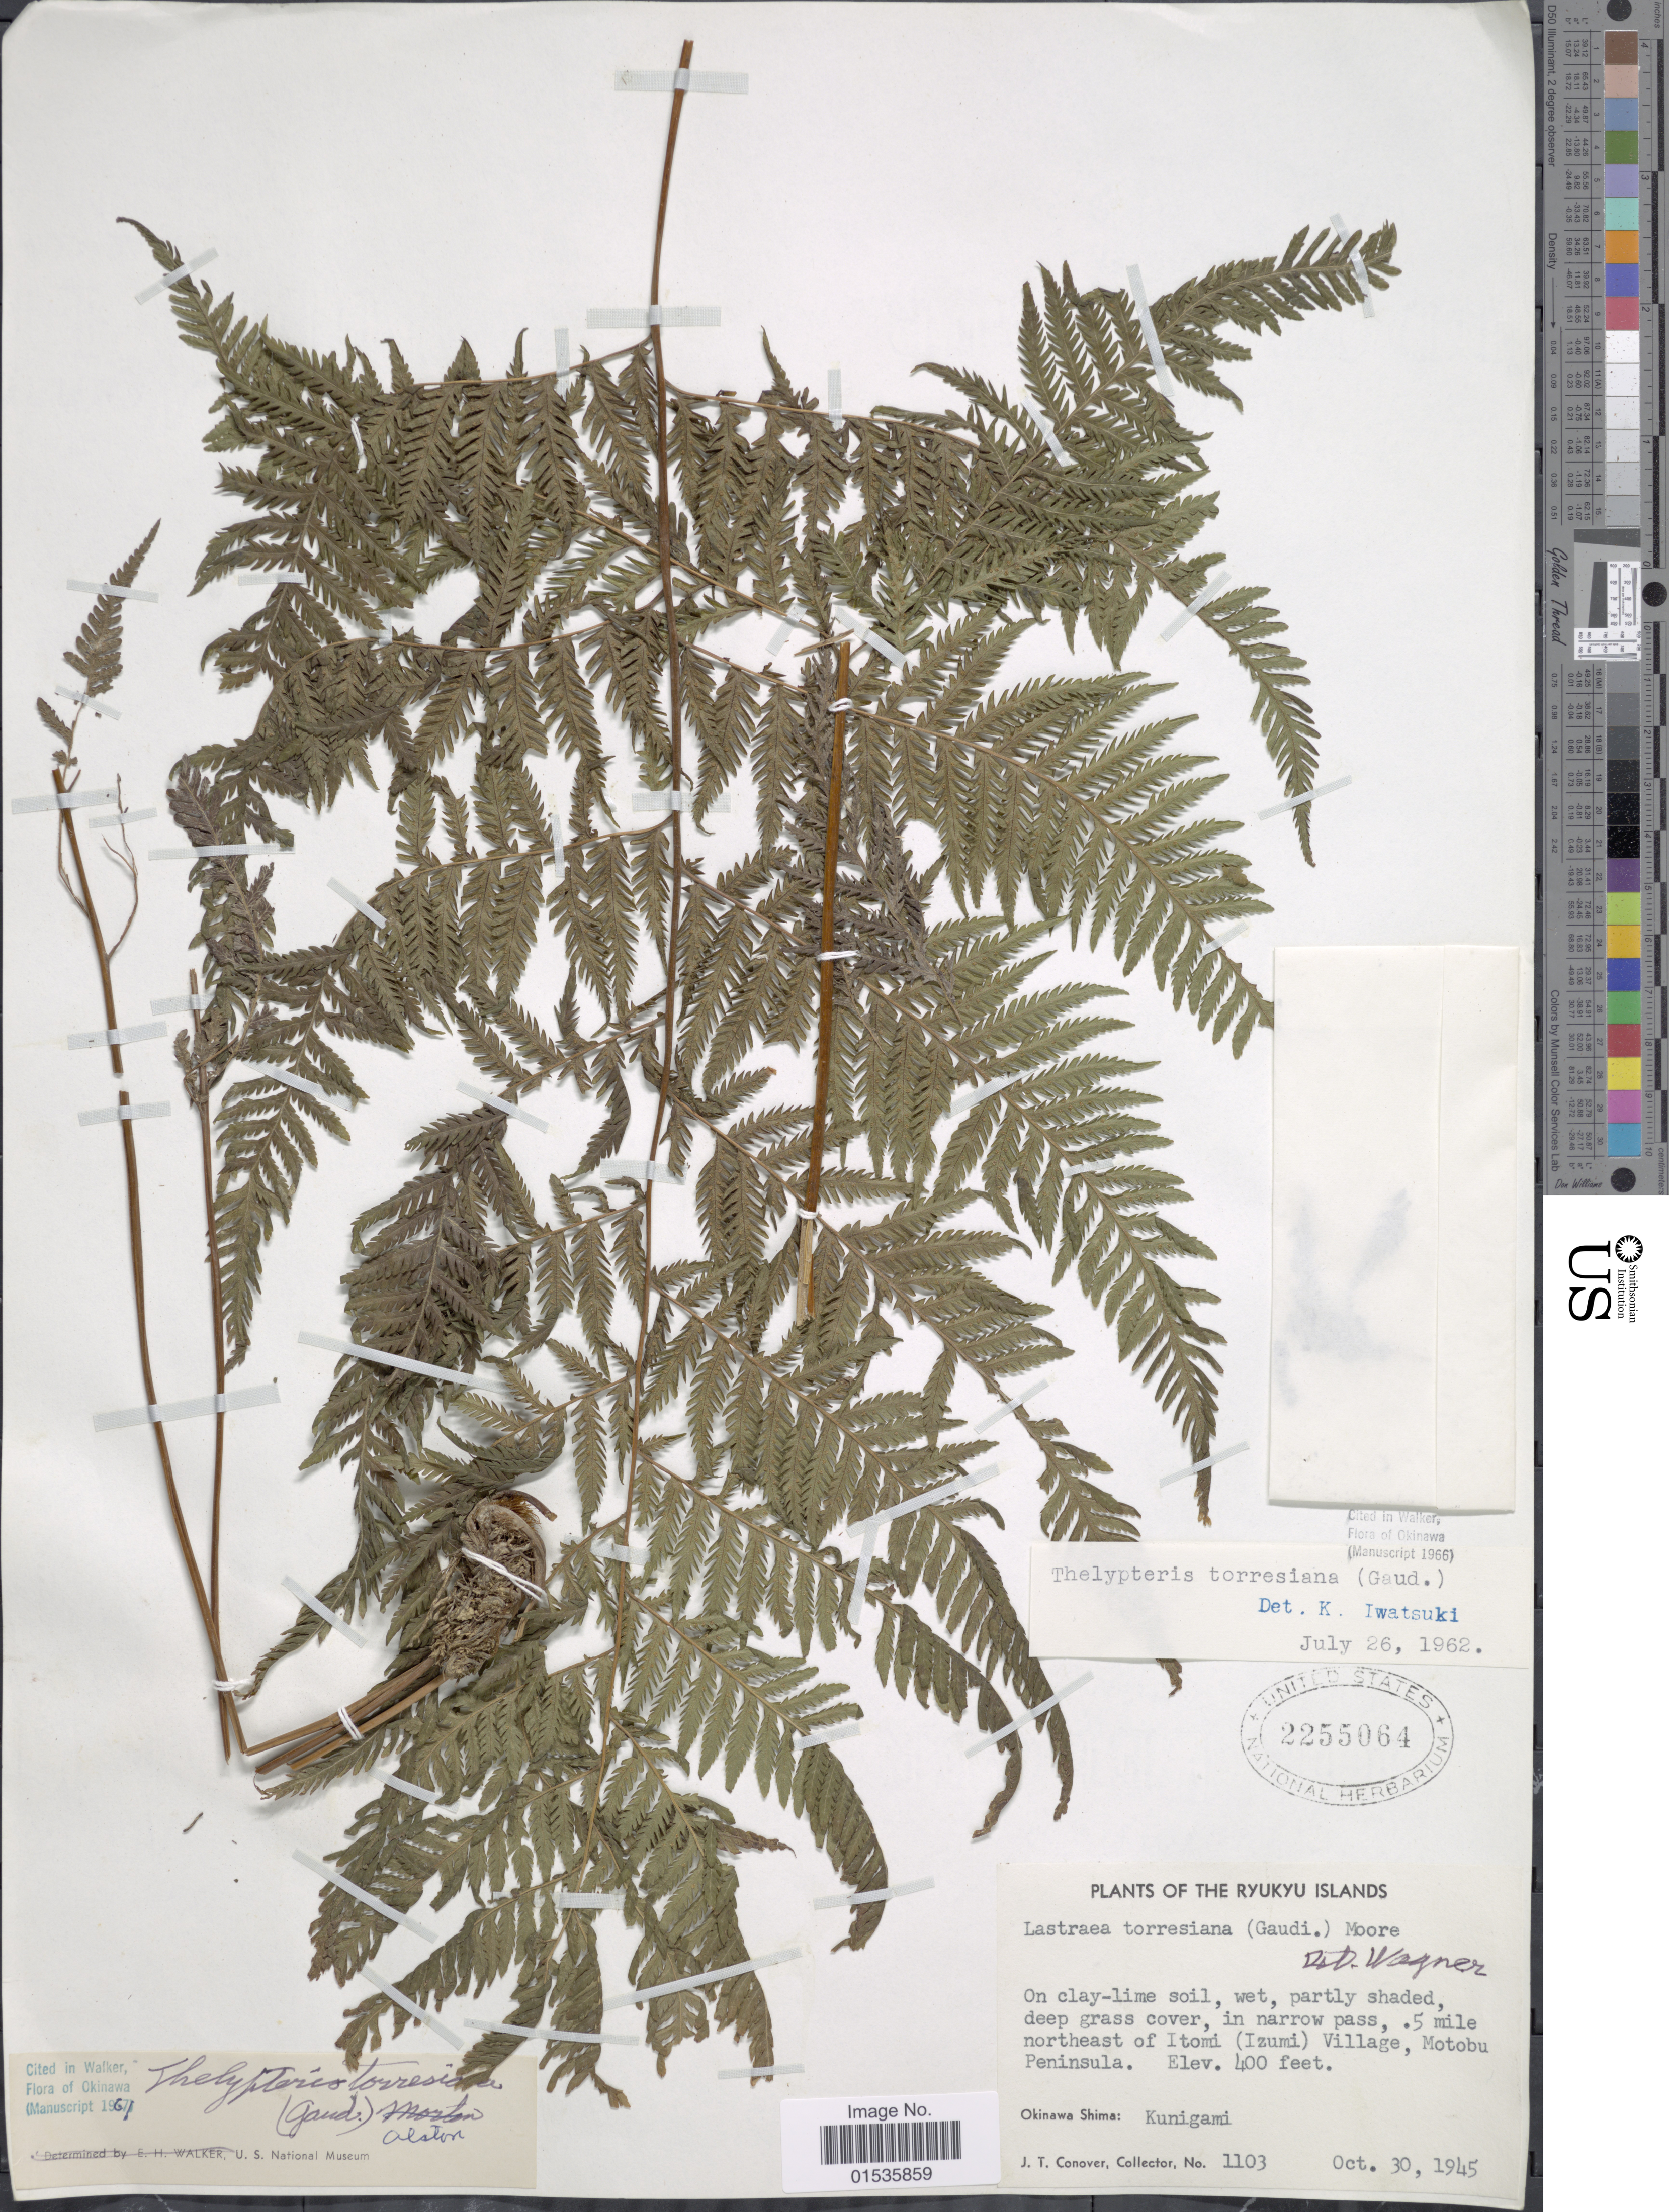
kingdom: Plantae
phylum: Tracheophyta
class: Polypodiopsida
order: Polypodiales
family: Thelypteridaceae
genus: Macrothelypteris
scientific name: Macrothelypteris torresiana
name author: (Gaudich.) Ching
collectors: J. T. Conover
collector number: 1103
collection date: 1945-10-30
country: Japan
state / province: Okinawa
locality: Ryukyu Islands, 5 mile northeast of Itomi (Izumi) Village, Motobu Peninsula.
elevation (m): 122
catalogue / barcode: US 2255064